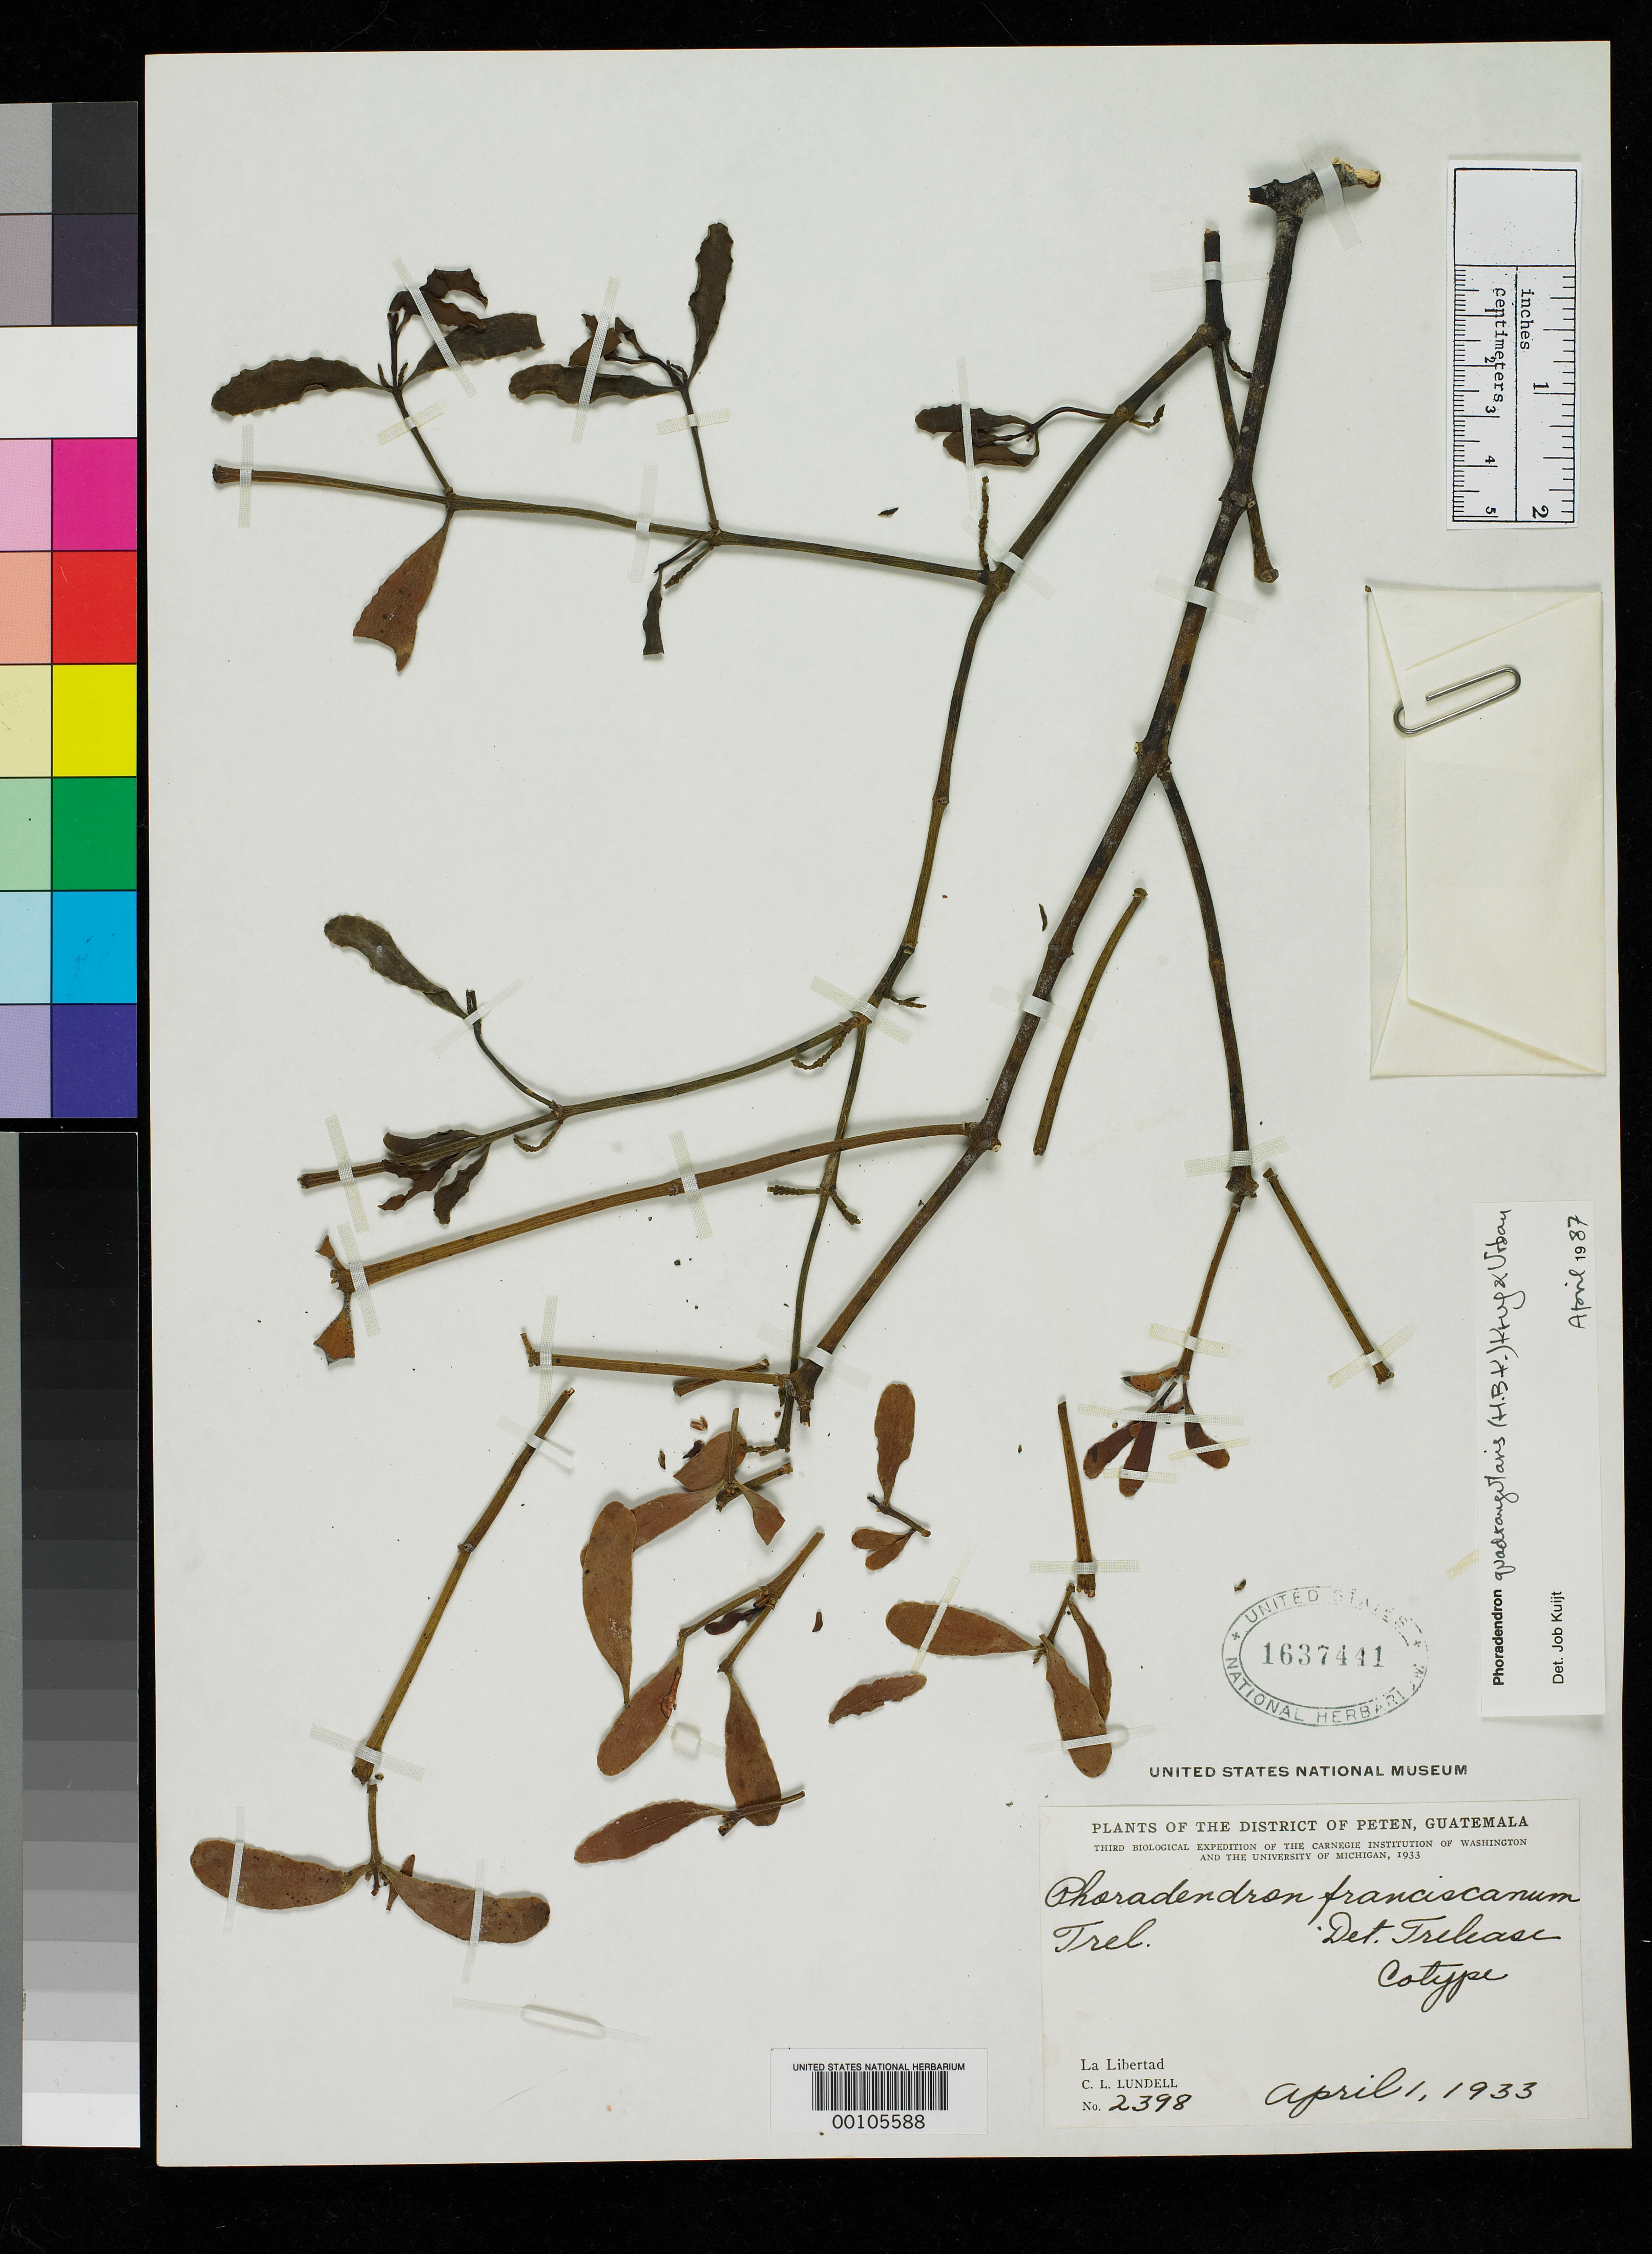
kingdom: Plantae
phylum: Tracheophyta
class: Magnoliopsida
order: Santalales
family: Viscaceae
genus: Phoradendron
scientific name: Phoradendron franciscanum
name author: Trel. in Standl.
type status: Isotype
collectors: C. L. Lundell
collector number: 2398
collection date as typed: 01 Apr 1933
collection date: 1933-04-01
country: Guatemala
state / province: El Petén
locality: La Libertad.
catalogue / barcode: US 1637441